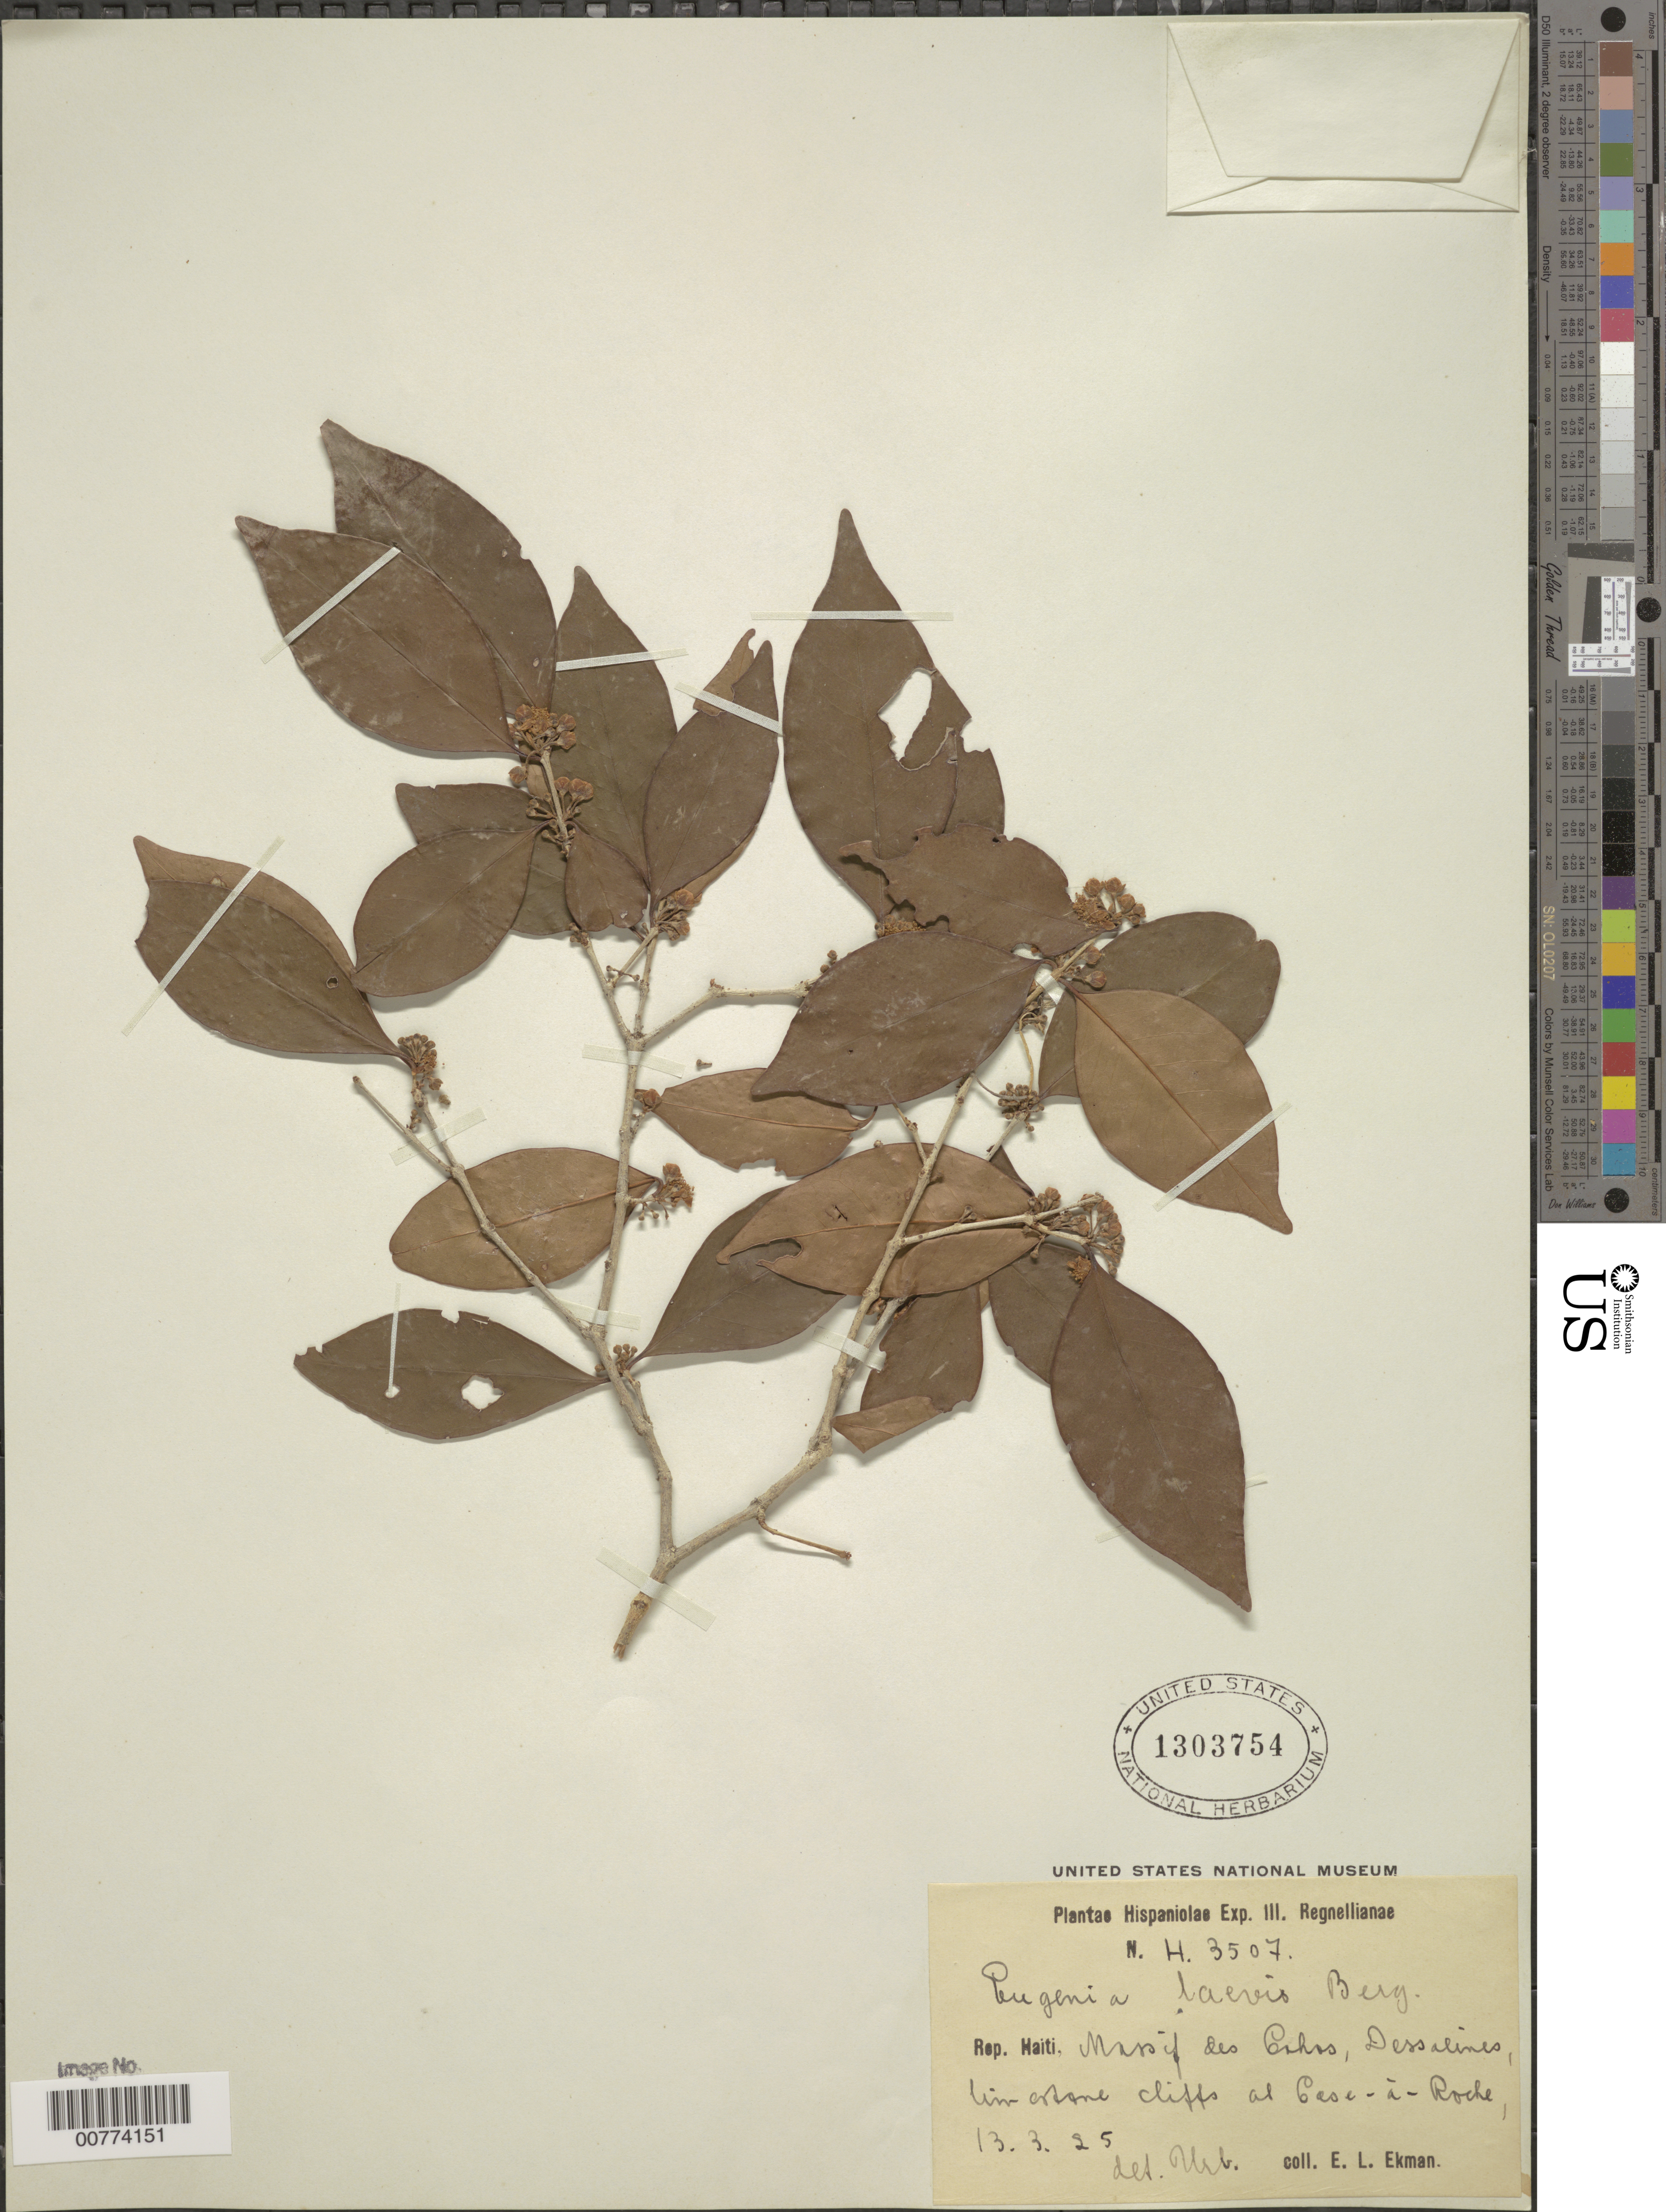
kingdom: Plantae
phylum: Tracheophyta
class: Magnoliopsida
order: Myrtales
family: Myrtaceae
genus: Eugenia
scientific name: Eugenia laevis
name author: O. Berg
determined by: Urban, Ignatz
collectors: E. L. Ekman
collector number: H 3507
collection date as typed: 13 Mar 1925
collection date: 1925-03-13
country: Haiti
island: Hispaniola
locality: Massif des Cahas, Dessalines, at Cose-ã-Roche.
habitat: Limestone cliffs.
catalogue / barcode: US 1303754